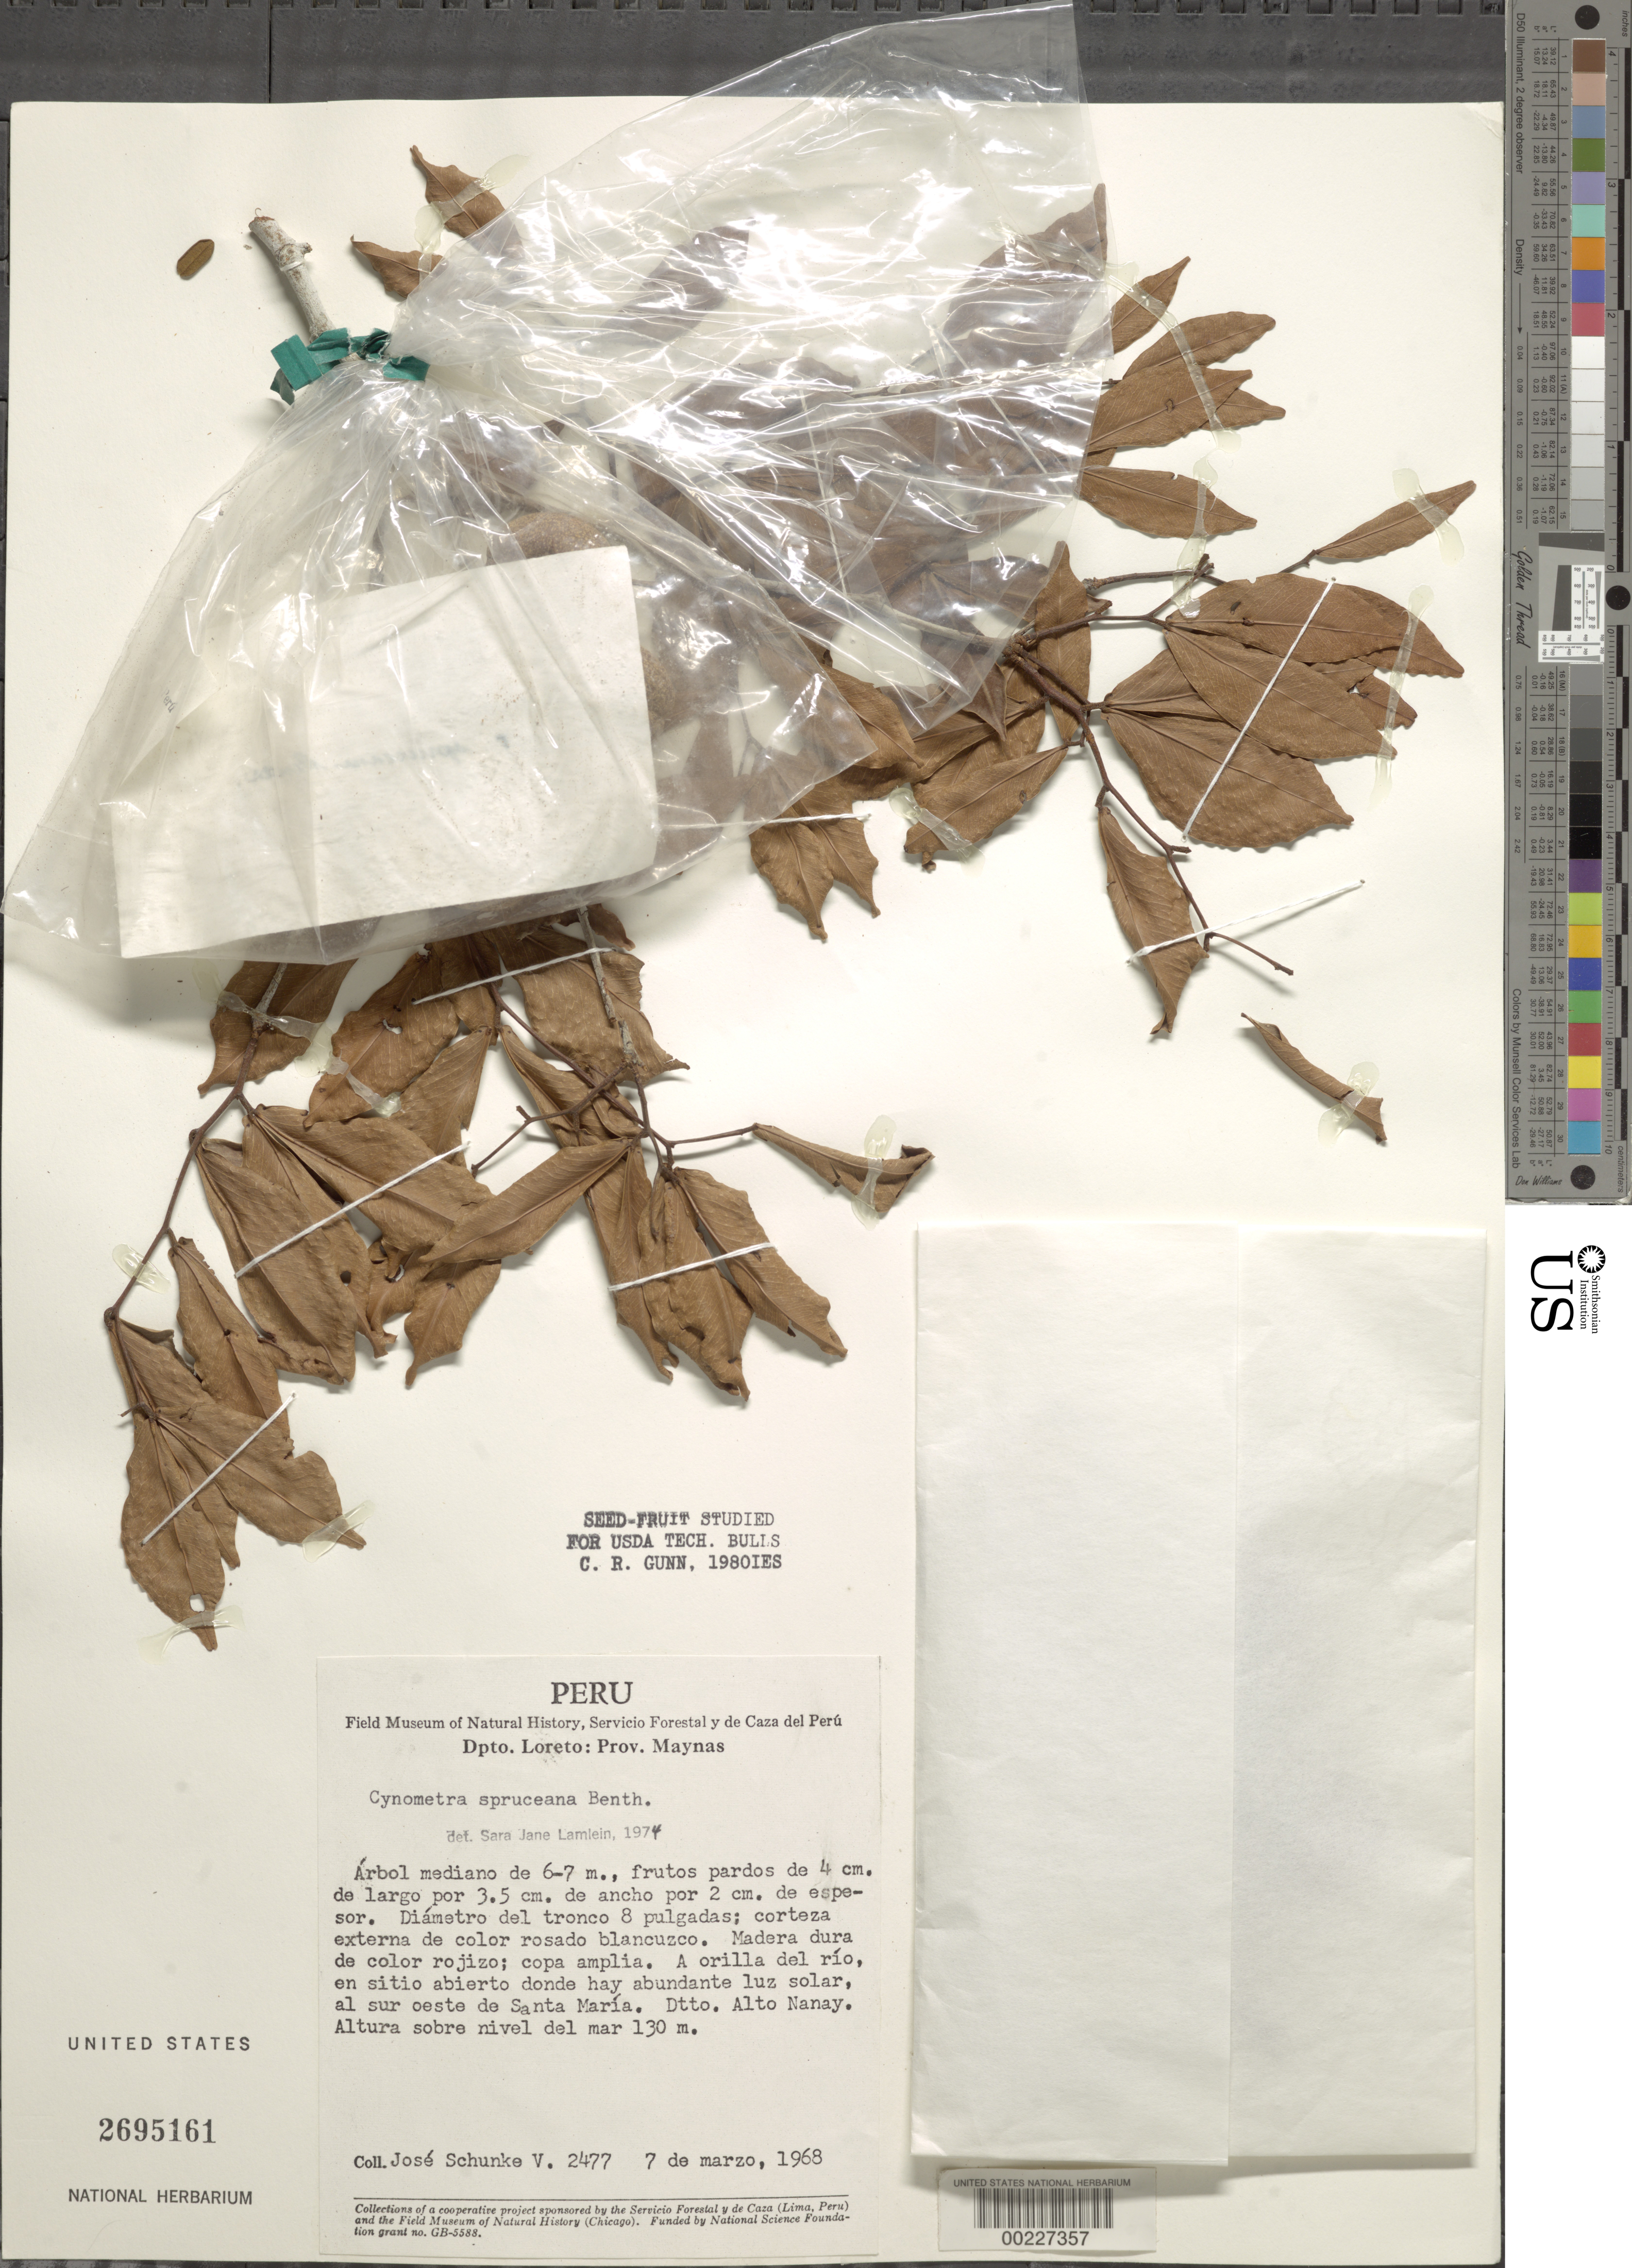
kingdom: Plantae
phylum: Tracheophyta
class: Magnoliopsida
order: Fabales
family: Fabaceae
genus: Cynometra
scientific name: Cynometra spruceana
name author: Benth. in Mart.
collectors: J. M. Schunke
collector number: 2477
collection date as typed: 07 Mar 1968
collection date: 1968-03-07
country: Peru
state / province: Loreto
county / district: Maynas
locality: Se of santa maria, dtto. alto nanay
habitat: Bank of river, open site with abundant sunlight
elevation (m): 130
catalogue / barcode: US 2695161